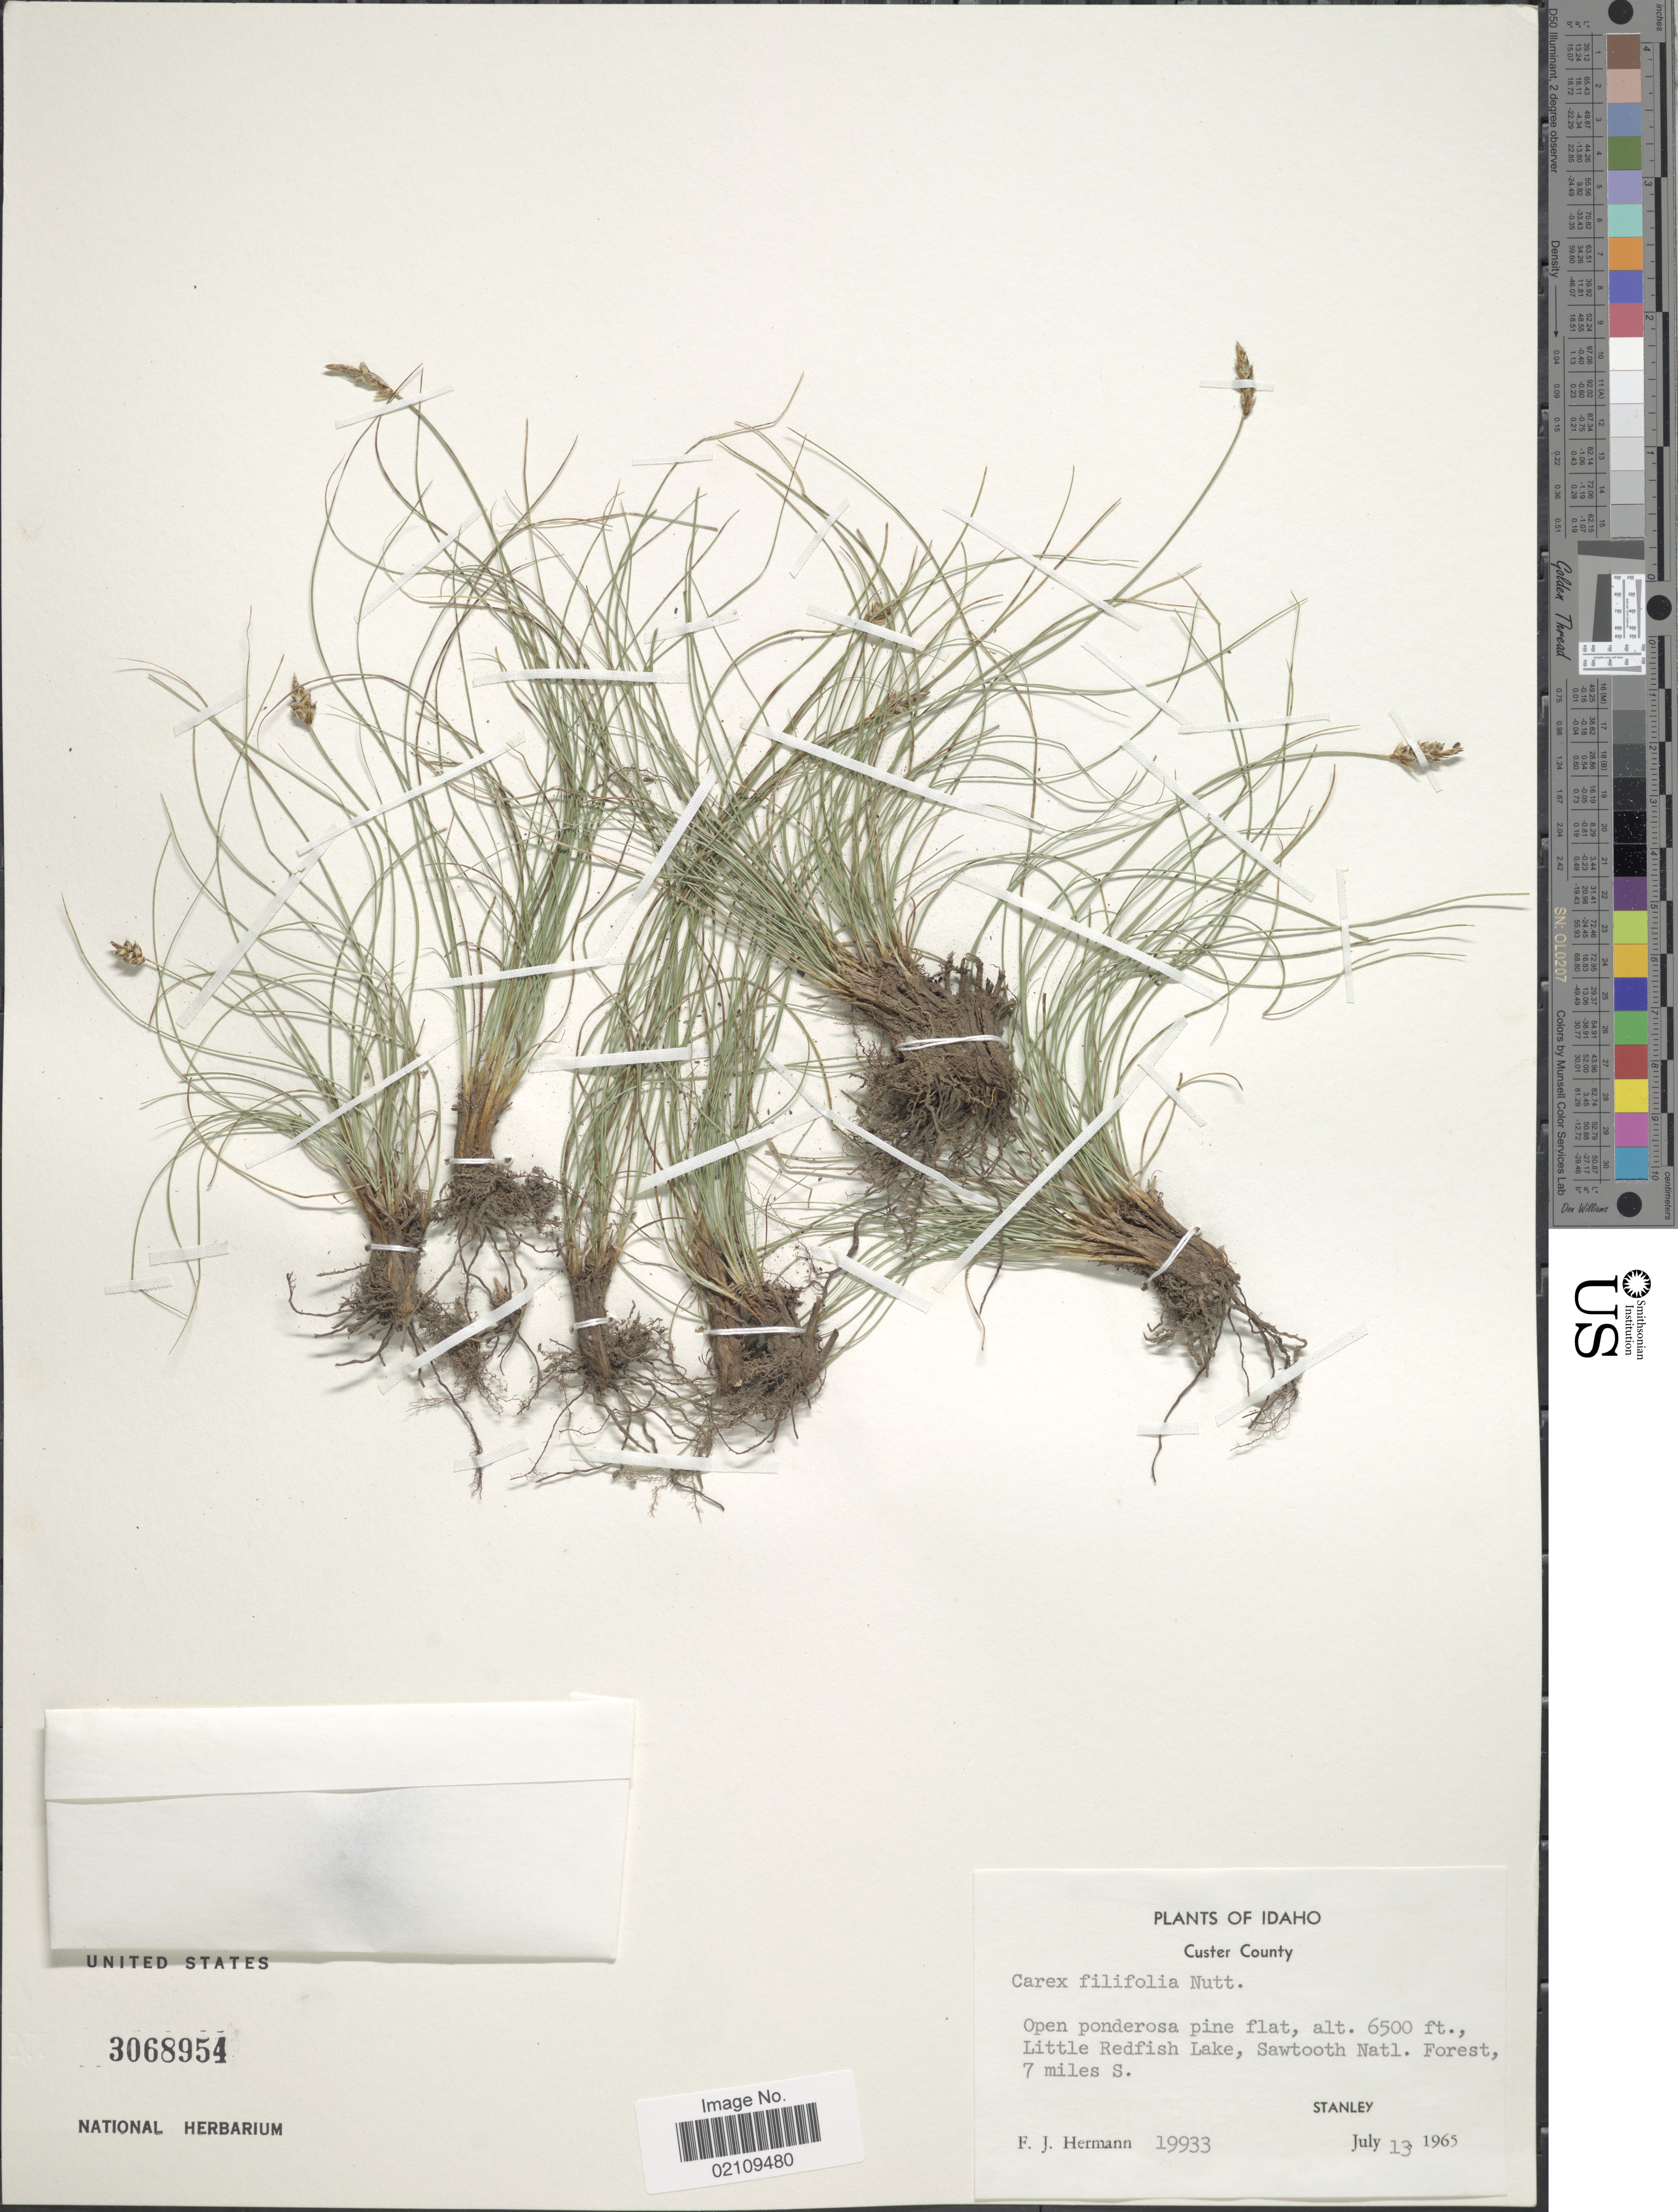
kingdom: Plantae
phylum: Tracheophyta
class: Liliopsida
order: Poales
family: Cyperaceae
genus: Carex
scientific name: Carex filifolia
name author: Nutt.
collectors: F. J. Hermann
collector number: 19933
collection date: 1965-07-13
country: United States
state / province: Idaho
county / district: Custer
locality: Open pondersosa pine flat., Little Redfish Lake, Sawtooth Natl. Forest, 7 miles S. Stanley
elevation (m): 1981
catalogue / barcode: US 3068954